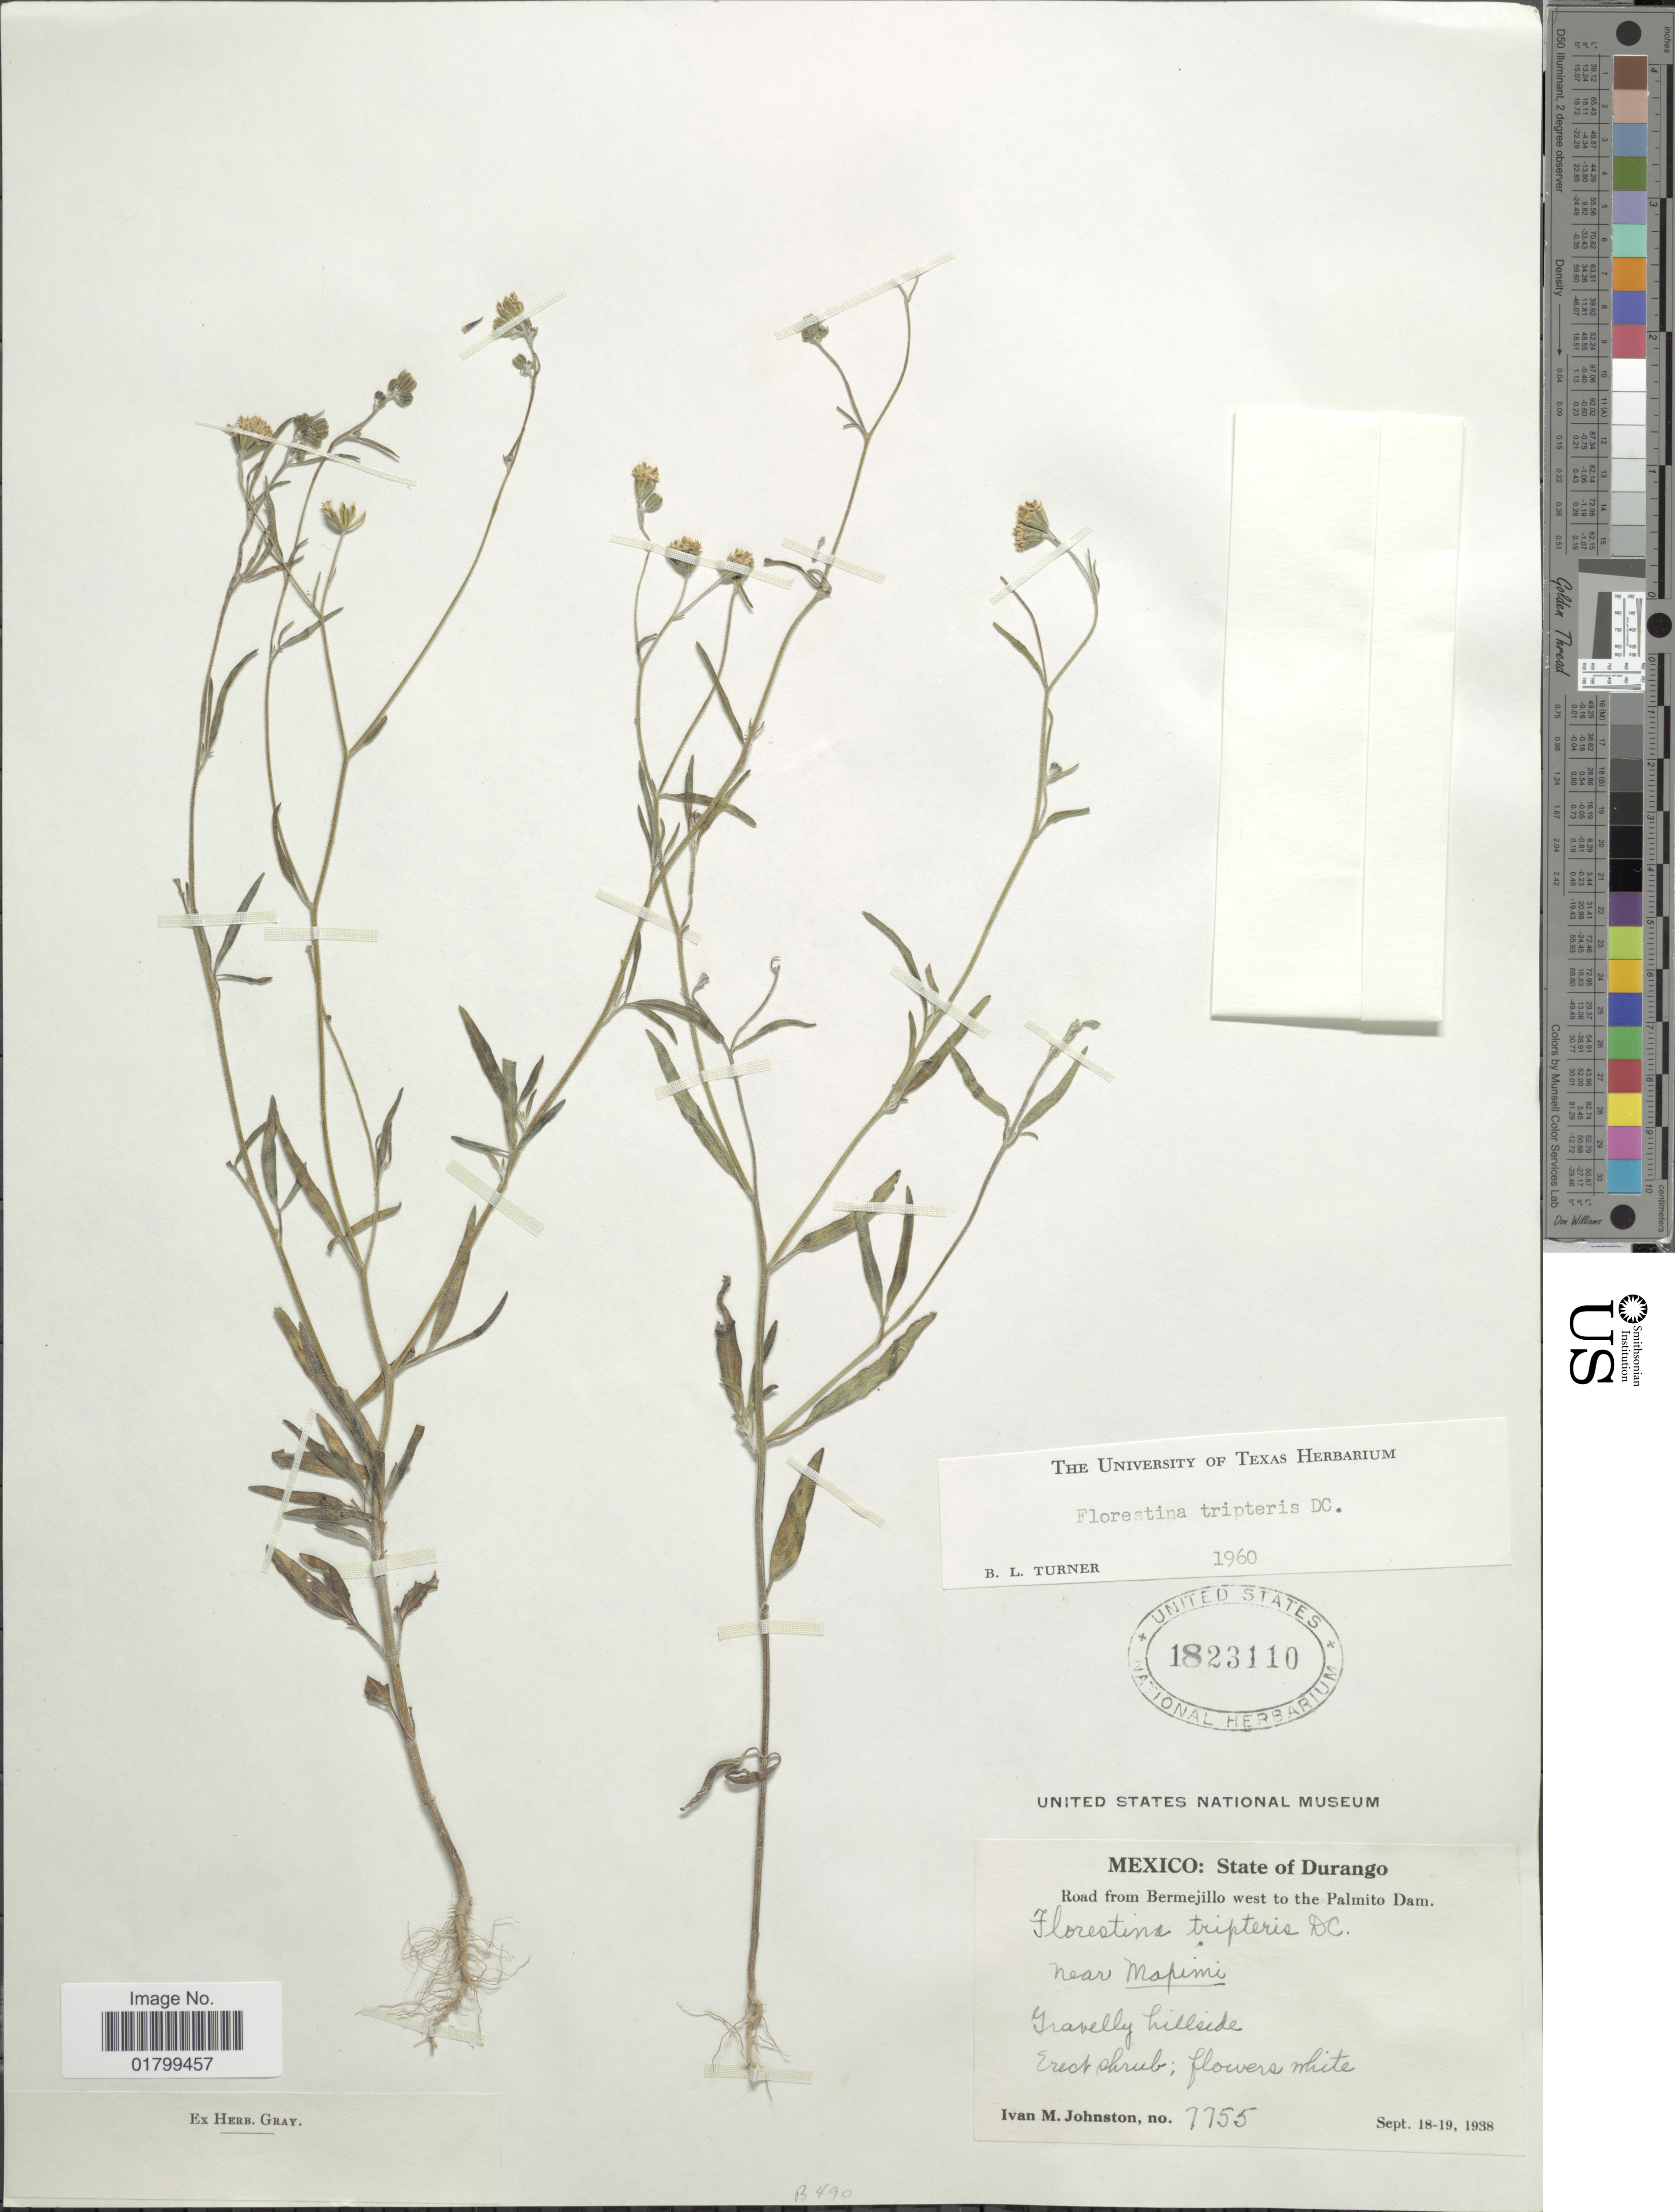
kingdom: Plantae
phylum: Tracheophyta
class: Magnoliopsida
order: Asterales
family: Asteraceae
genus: Florestina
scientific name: Florestina tripteris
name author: DC.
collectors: I.M. Johnston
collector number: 7755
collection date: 1938-09-18/1938-09-19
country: Mexico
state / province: Durango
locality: Road from Bermejillo west to the Palmito Dam, near Mapimi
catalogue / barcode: US 1823110